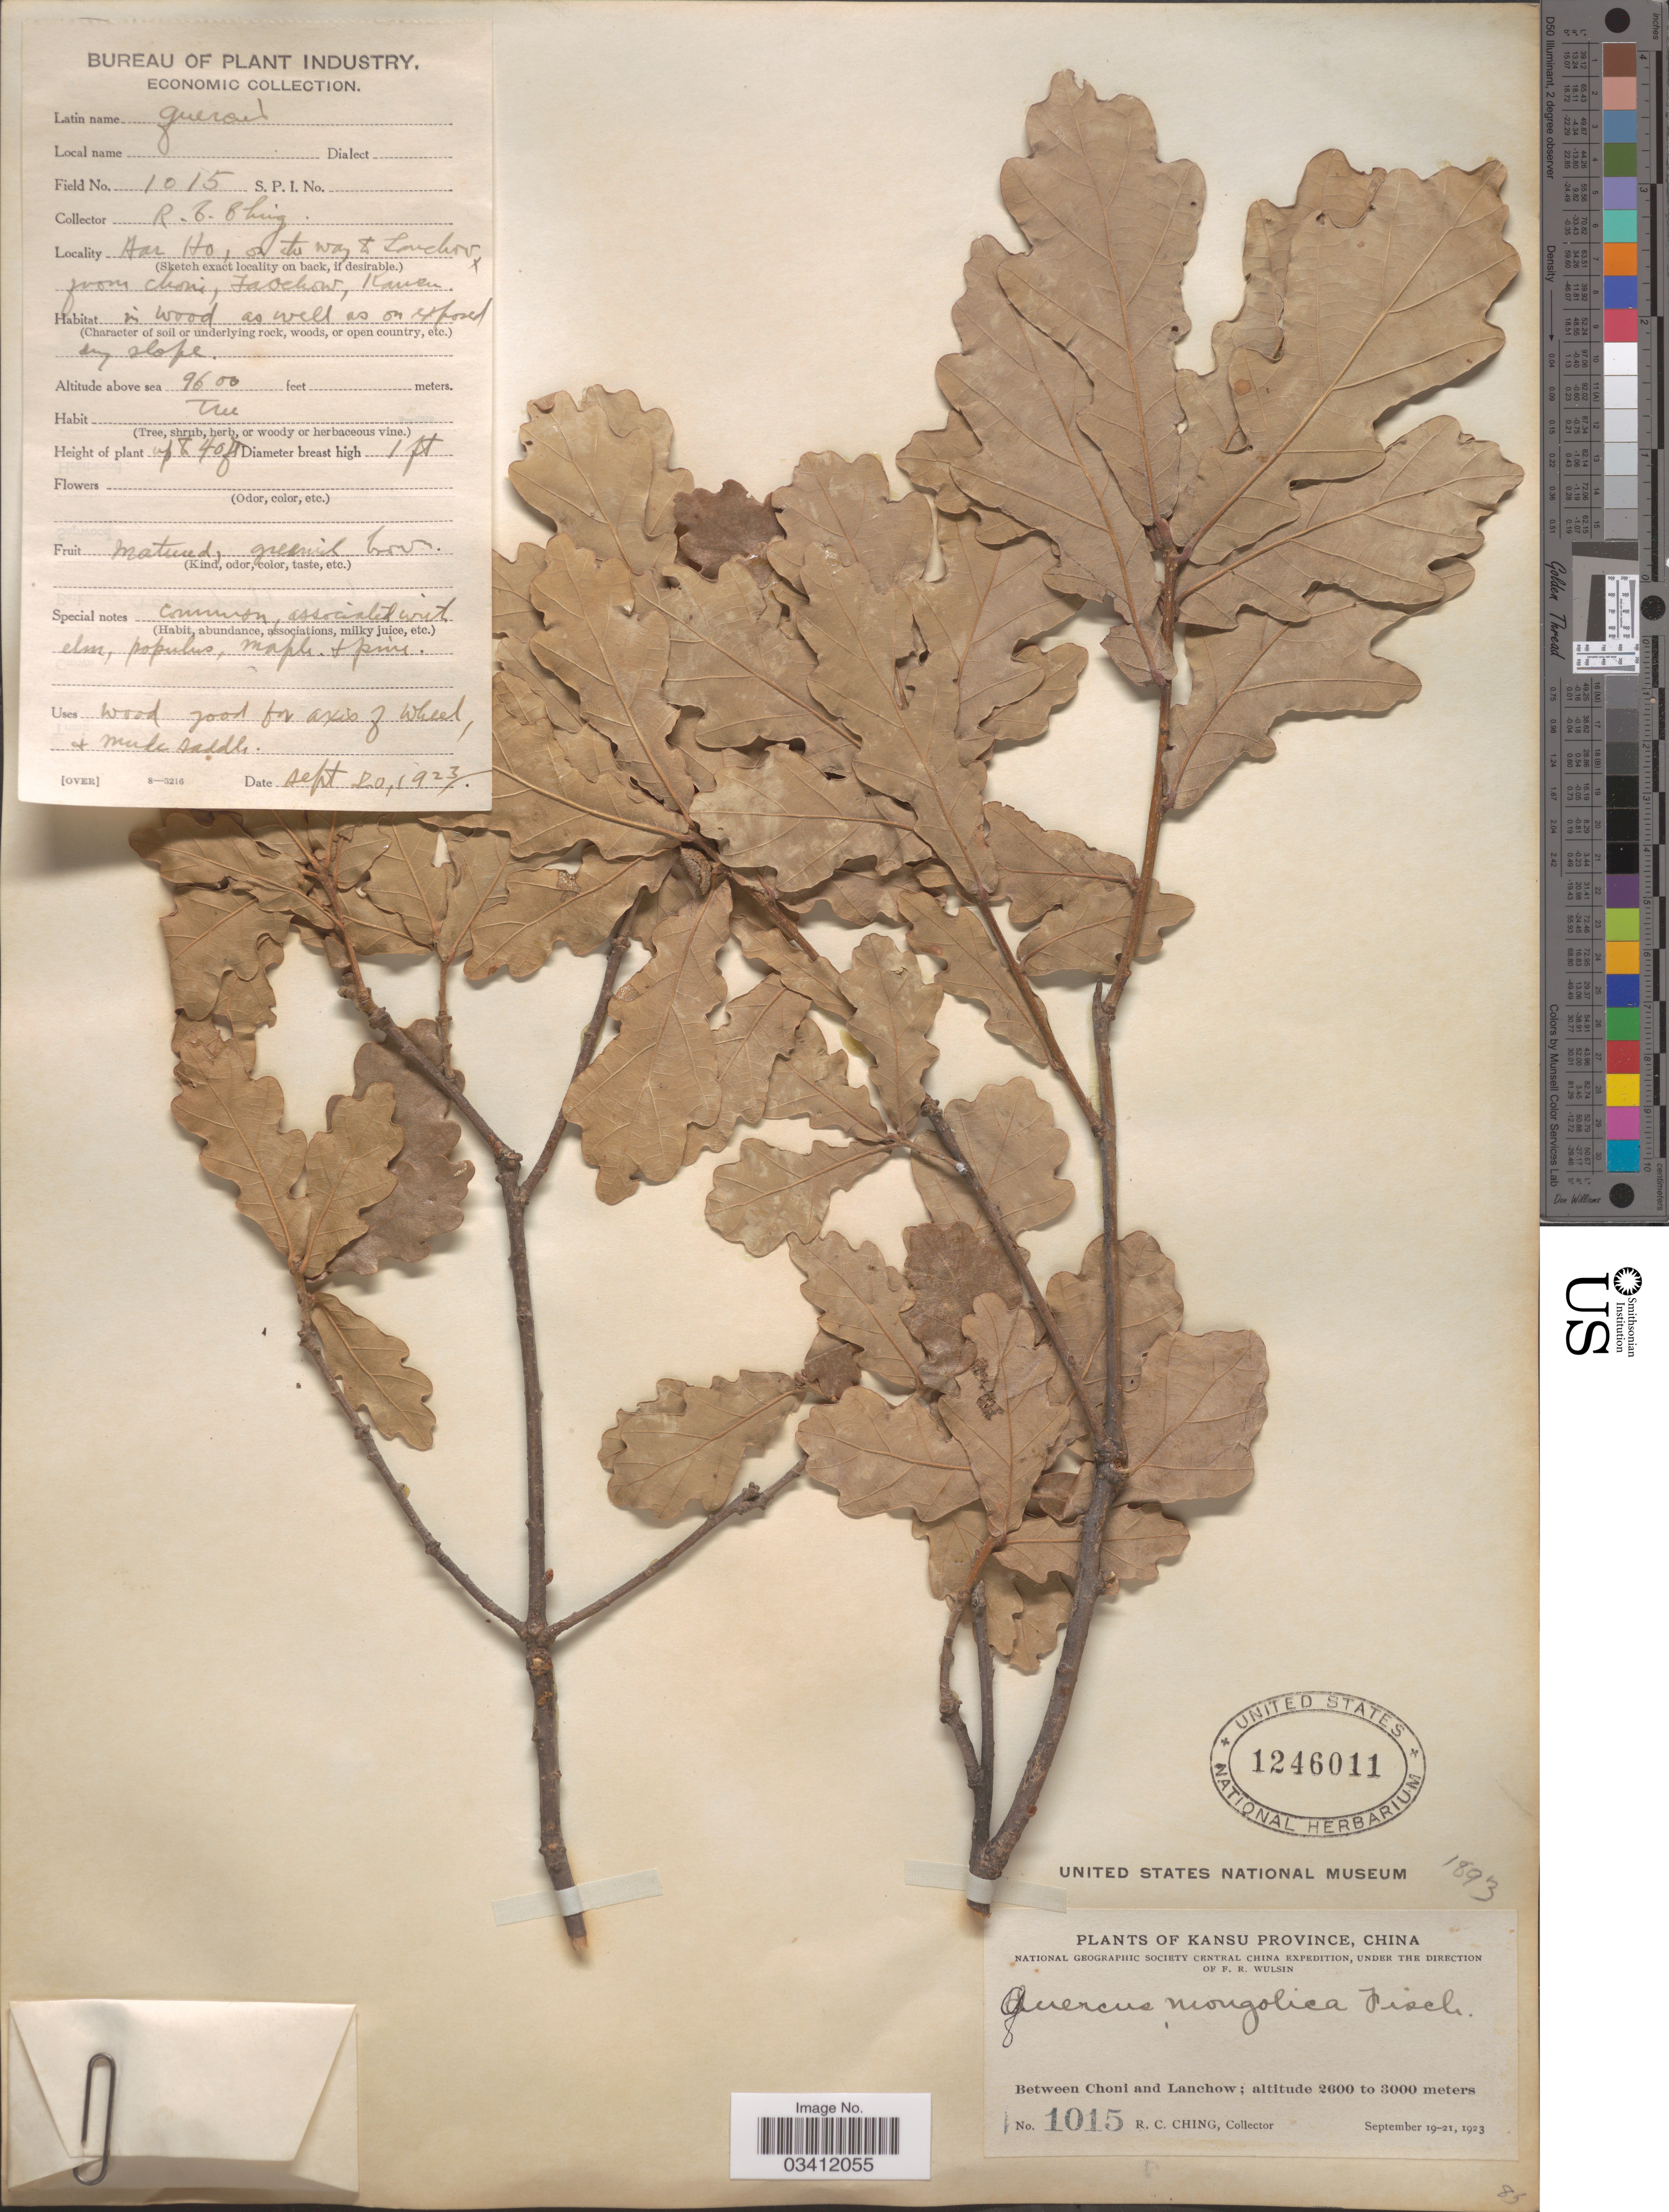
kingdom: Plantae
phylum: Tracheophyta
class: Magnoliopsida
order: Fagales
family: Fagaceae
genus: Quercus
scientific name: Quercus mongolica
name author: Fisch. ex Ledeb.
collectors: R. C. Ching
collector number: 1015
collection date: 1923-09-20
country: China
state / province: Gansu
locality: Kansu Province. Between Choni and Lanchow. Aar Ho, on to way & Lanchow from Choni, Taochow.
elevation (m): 2926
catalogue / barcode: US 1246011